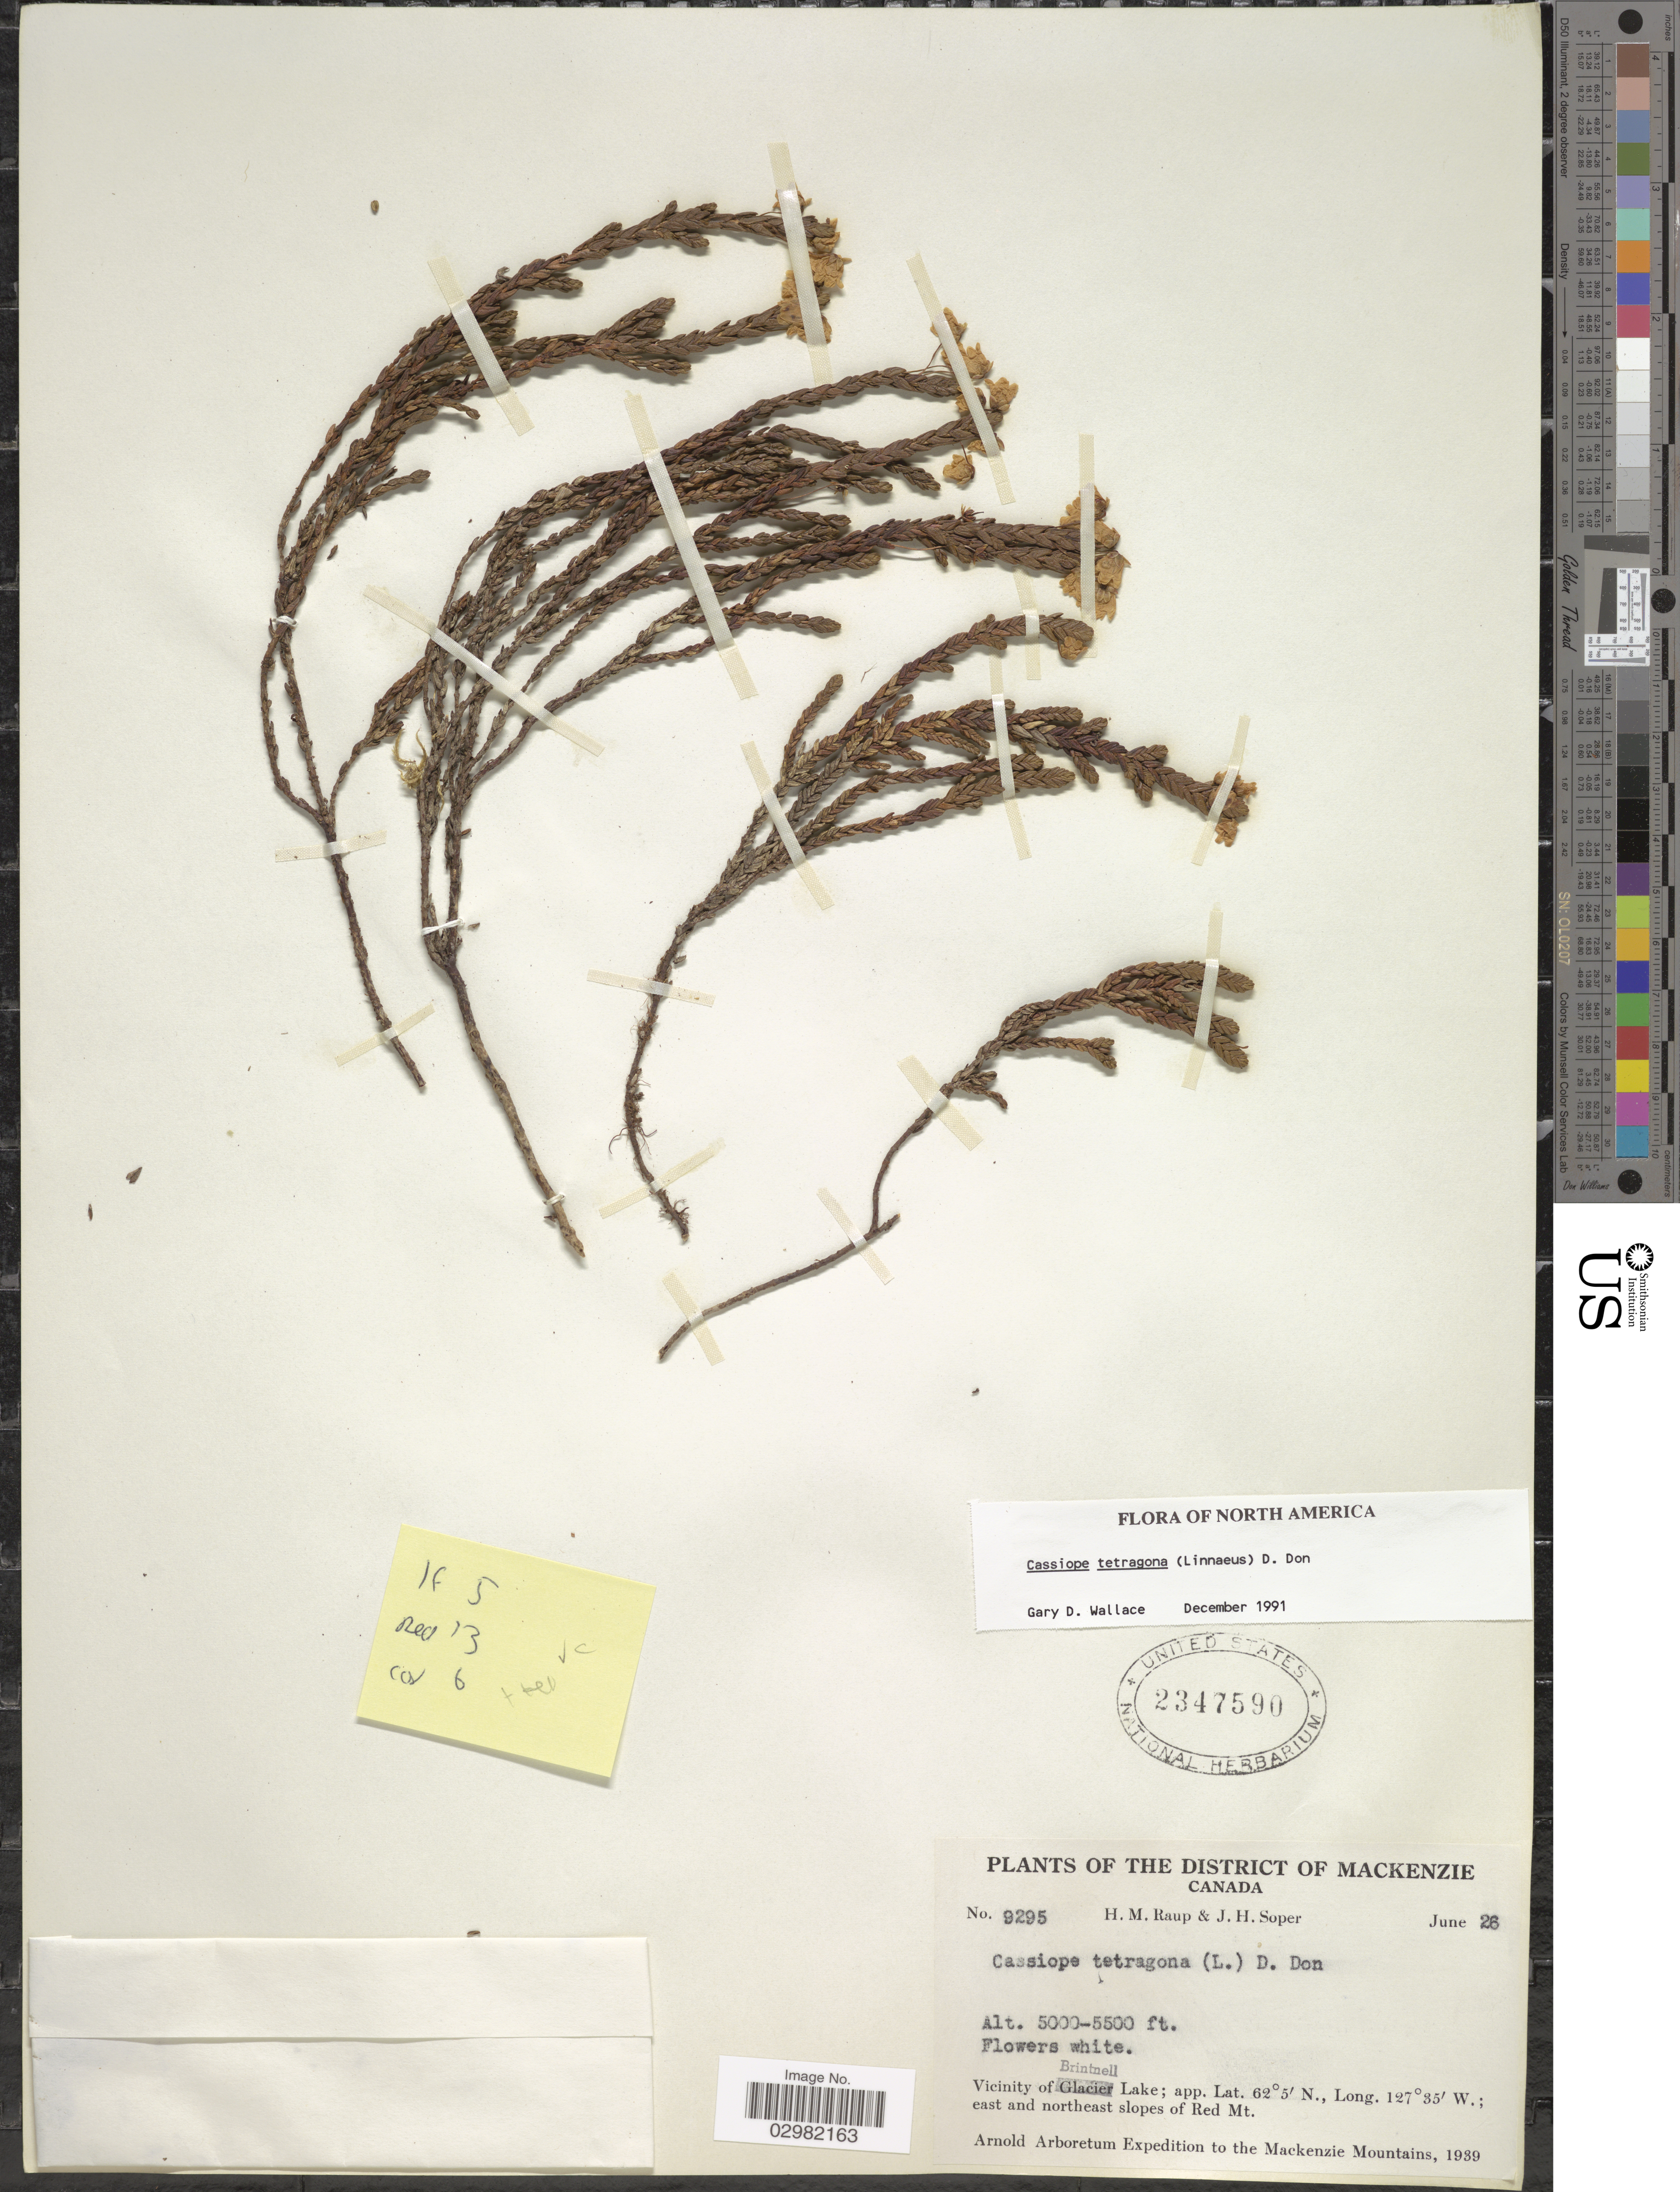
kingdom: Plantae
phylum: Tracheophyta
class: Magnoliopsida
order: Ericales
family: Ericaceae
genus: Cassiope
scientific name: Cassiope tetragona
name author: (L.) D. Don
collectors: H. Raup & J. H. Soper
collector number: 9295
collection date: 1939-06-26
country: Canada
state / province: British Columbia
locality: The District of Mackenzie. Vicinity of Britnell Lake; east and northeast slopes of Red Mt.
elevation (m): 1524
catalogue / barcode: US 2347590